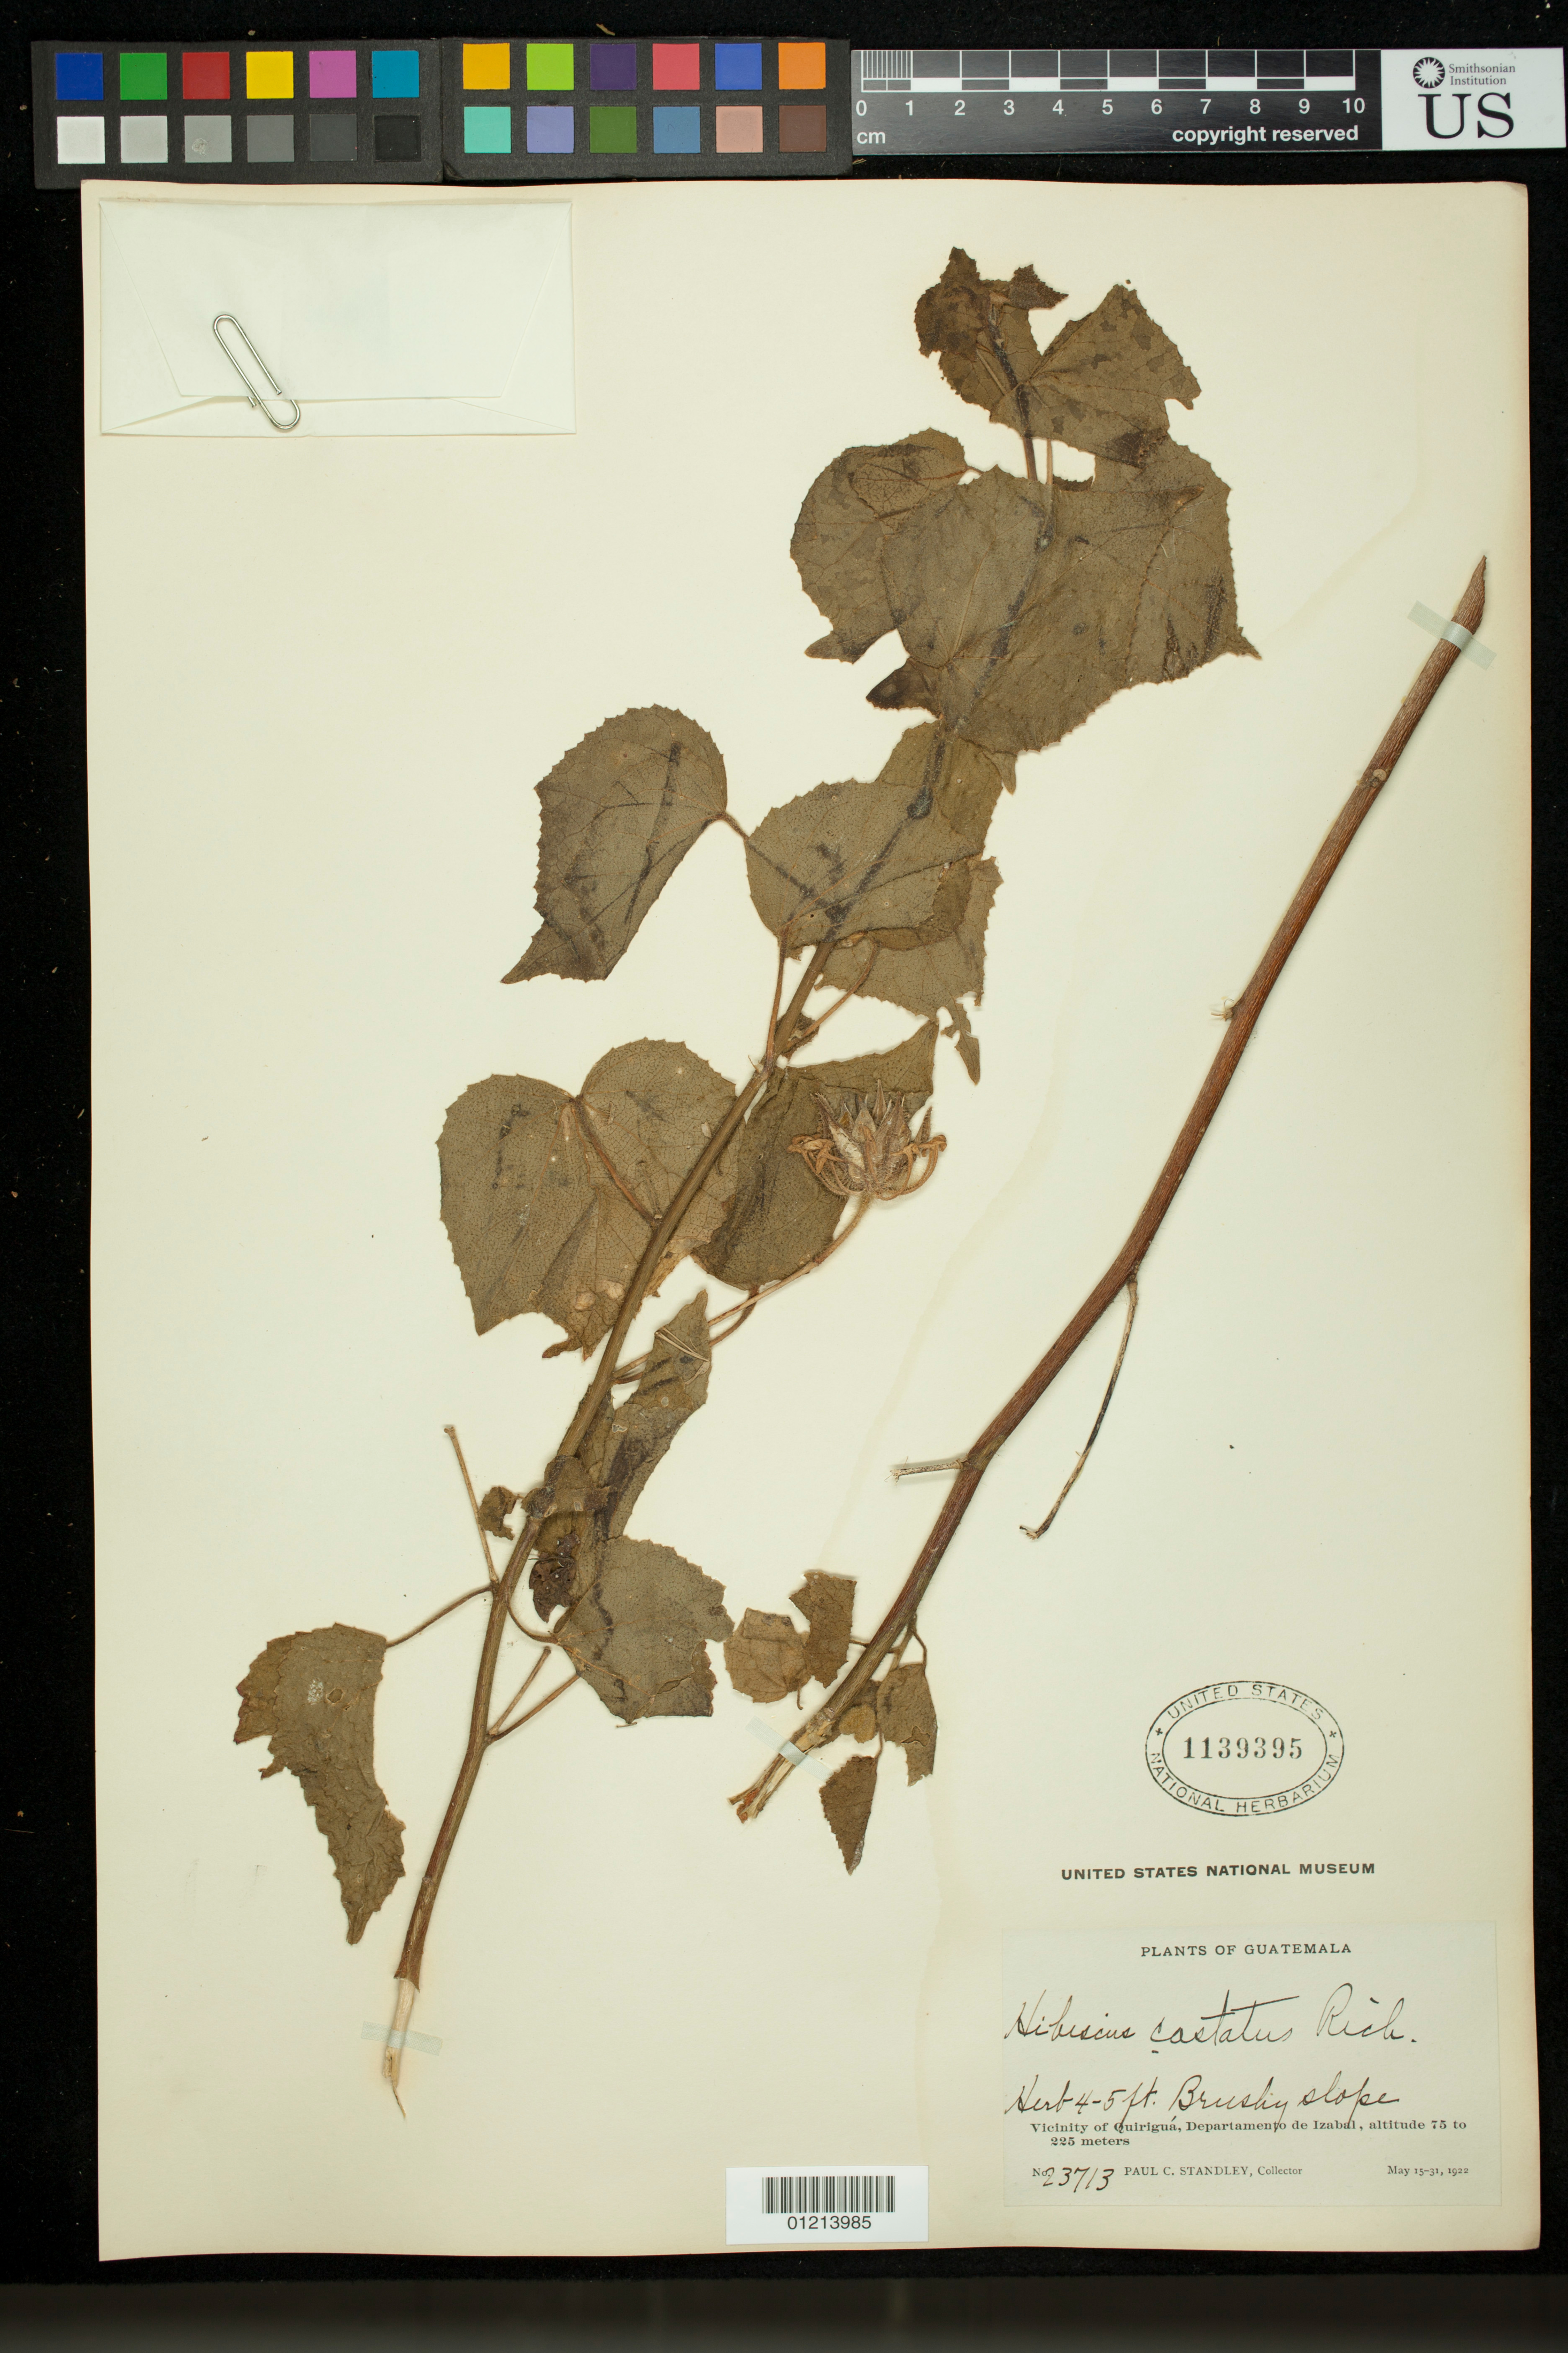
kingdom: Plantae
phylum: Tracheophyta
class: Magnoliopsida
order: Malvales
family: Malvaceae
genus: Sabdariffa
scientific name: Sabdariffa costata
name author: (A. Rich.) M.M. Hanes & R.L. Barrett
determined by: Dorr, Laurence J., Curator (BOT), Smithsonian Institution - National Museum of Natural History (UNITED STATES)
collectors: P. C. Standley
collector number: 23713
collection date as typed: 15 May 1922 to 31 May 1922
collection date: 1922-05-15/1922-05-31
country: Guatemala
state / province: Izabal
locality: Vicinity of Quirigua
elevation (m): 75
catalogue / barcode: US 1139395